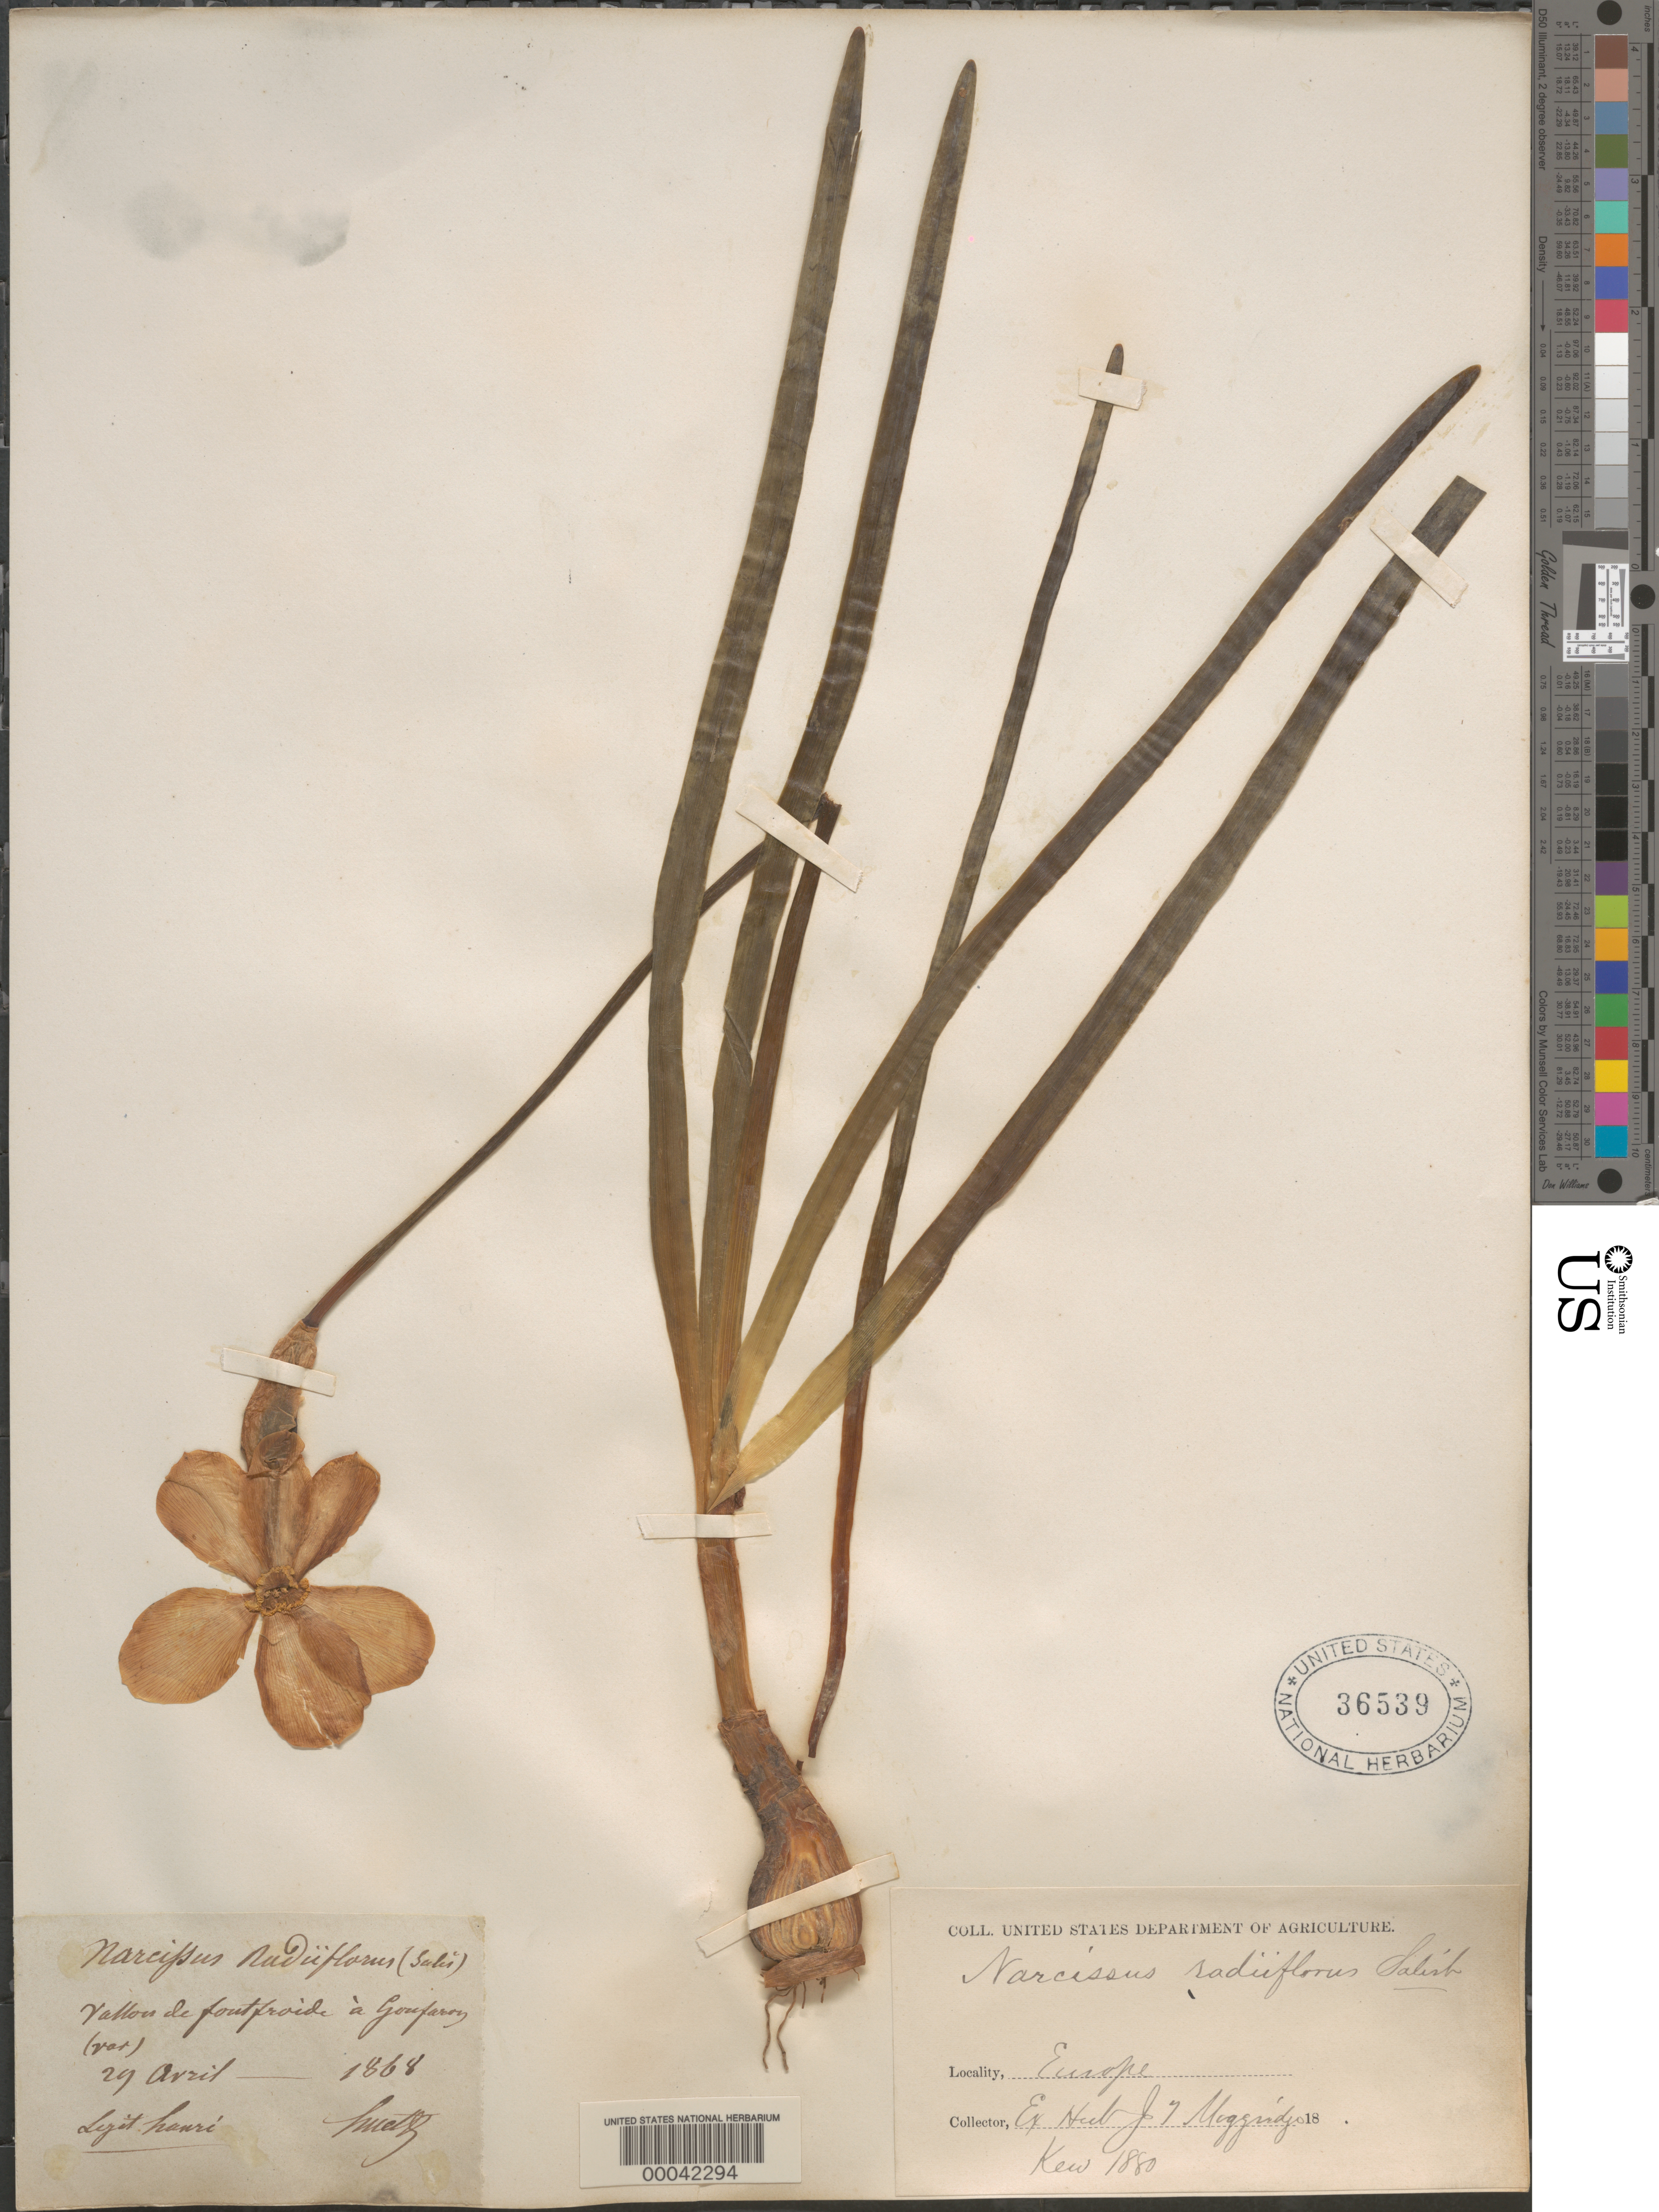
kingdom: Plantae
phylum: Tracheophyta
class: Liliopsida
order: Asparagales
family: Amaryllidaceae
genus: Narcissus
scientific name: Narcissus radiiflorus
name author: Salisb.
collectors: ex herb. J.T. Moggridge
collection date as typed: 29 Apr 1868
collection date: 1868-04-29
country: France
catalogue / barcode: US 36539